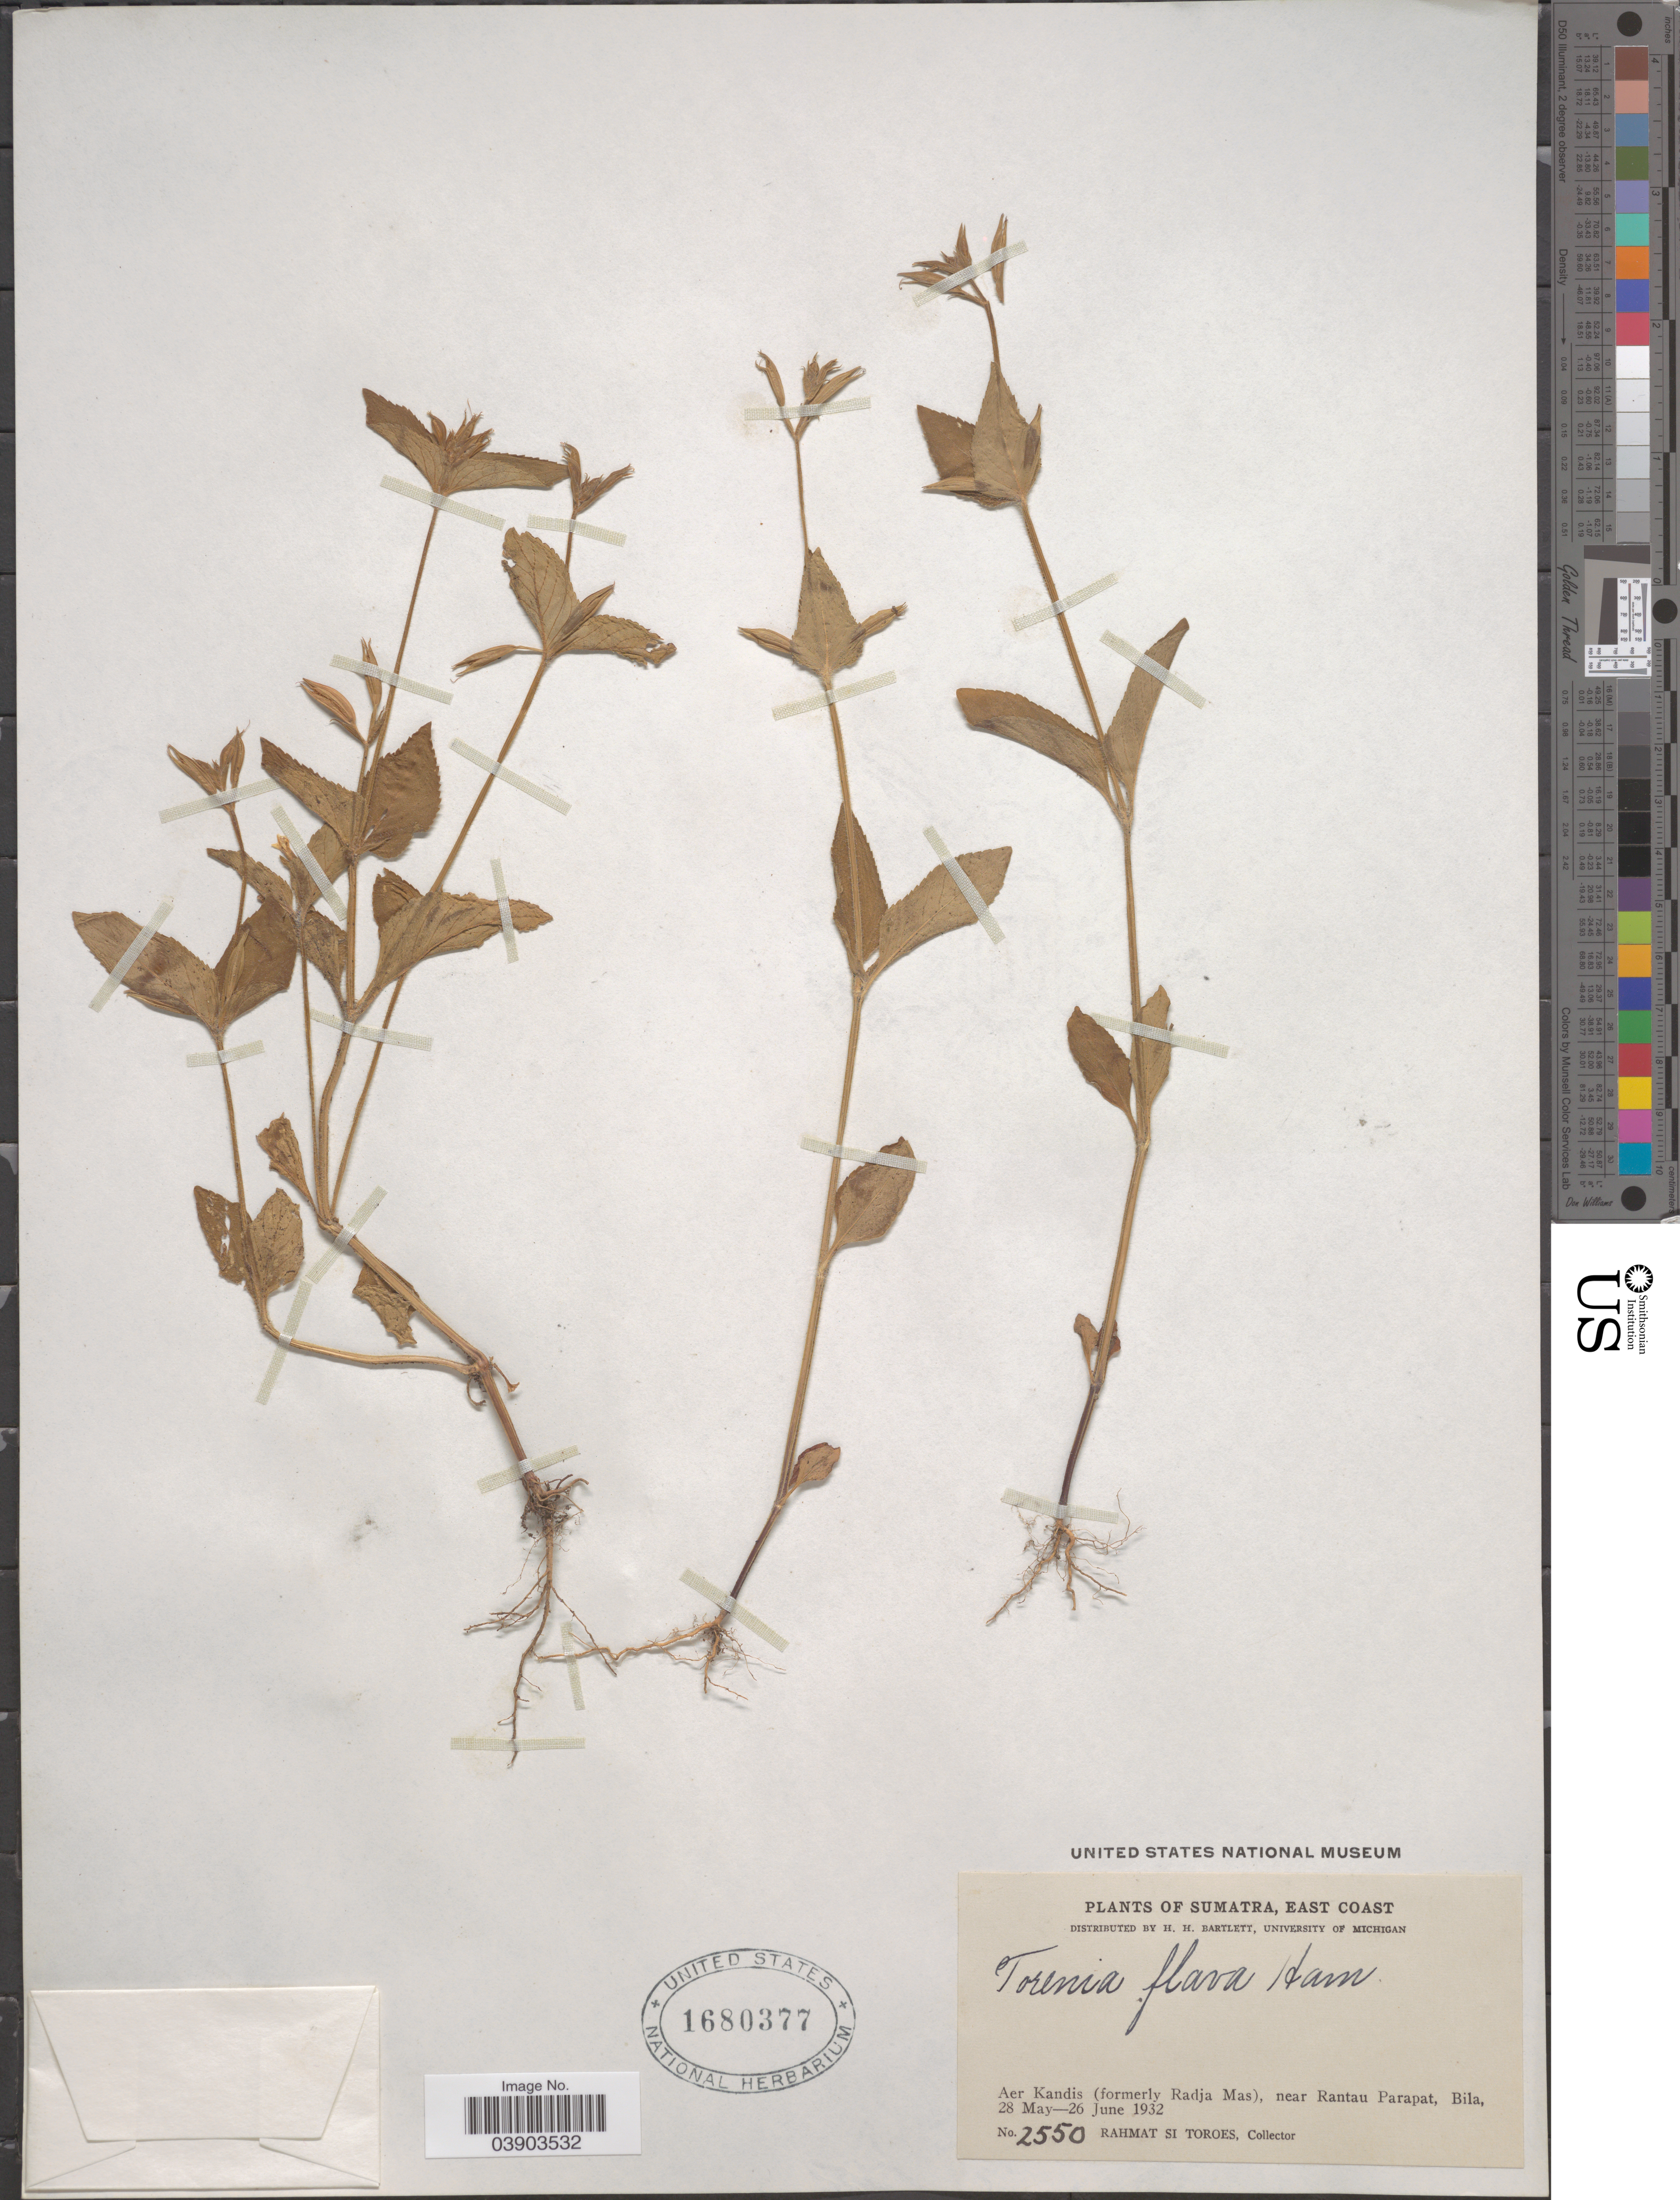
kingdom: Plantae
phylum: Tracheophyta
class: Magnoliopsida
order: Lamiales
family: Linderniaceae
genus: Torenia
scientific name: Torenia flava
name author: Ham.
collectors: Rahmat Si Boeea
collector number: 2550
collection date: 1932-05-28/1932-06-26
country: Indonesia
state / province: Sumatra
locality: East Coast. Aer Kandis (formerly Radja Mas), near Rantau Parapat, Bila.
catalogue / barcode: US 1680377